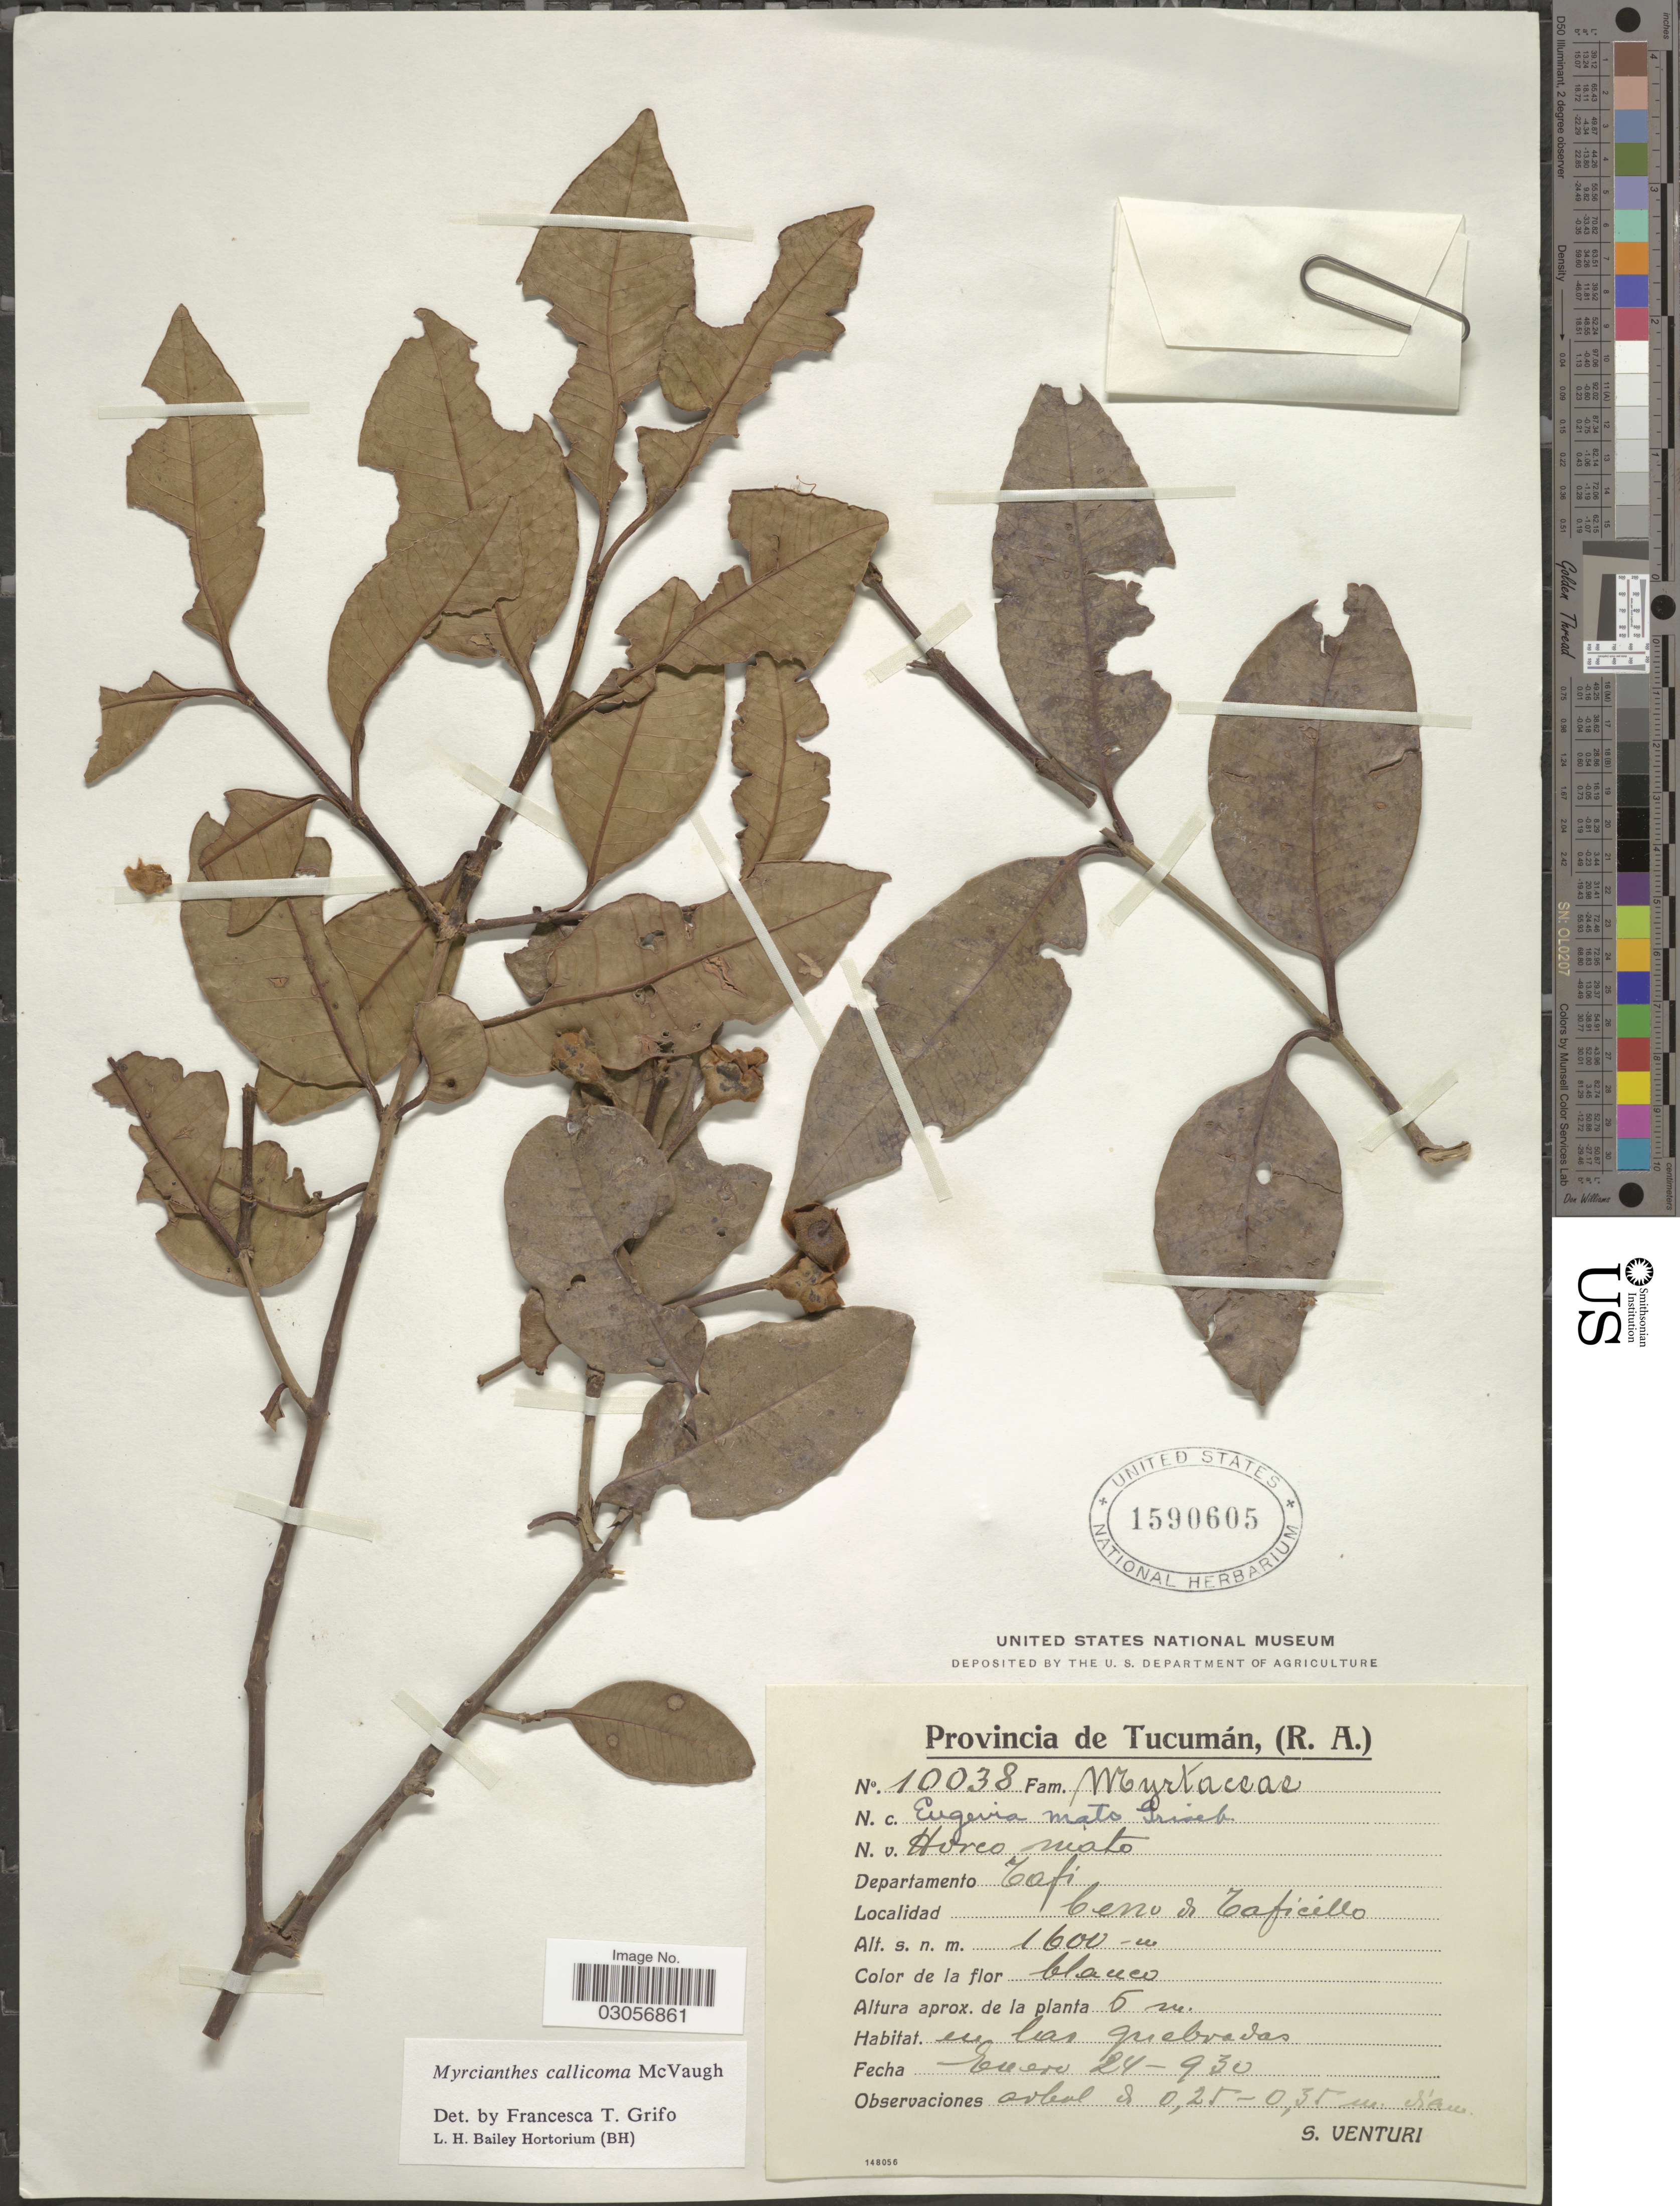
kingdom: Plantae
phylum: Tracheophyta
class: Magnoliopsida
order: Myrtales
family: Myrtaceae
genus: Myrcianthes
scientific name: Myrcianthes callicoma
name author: McVaugh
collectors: S. Venturi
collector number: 10038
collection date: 1930-01-24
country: Argentina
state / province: Tucuman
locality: Departamento Tafi, Cerro de Taficillo.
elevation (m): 1600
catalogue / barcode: US 1590605